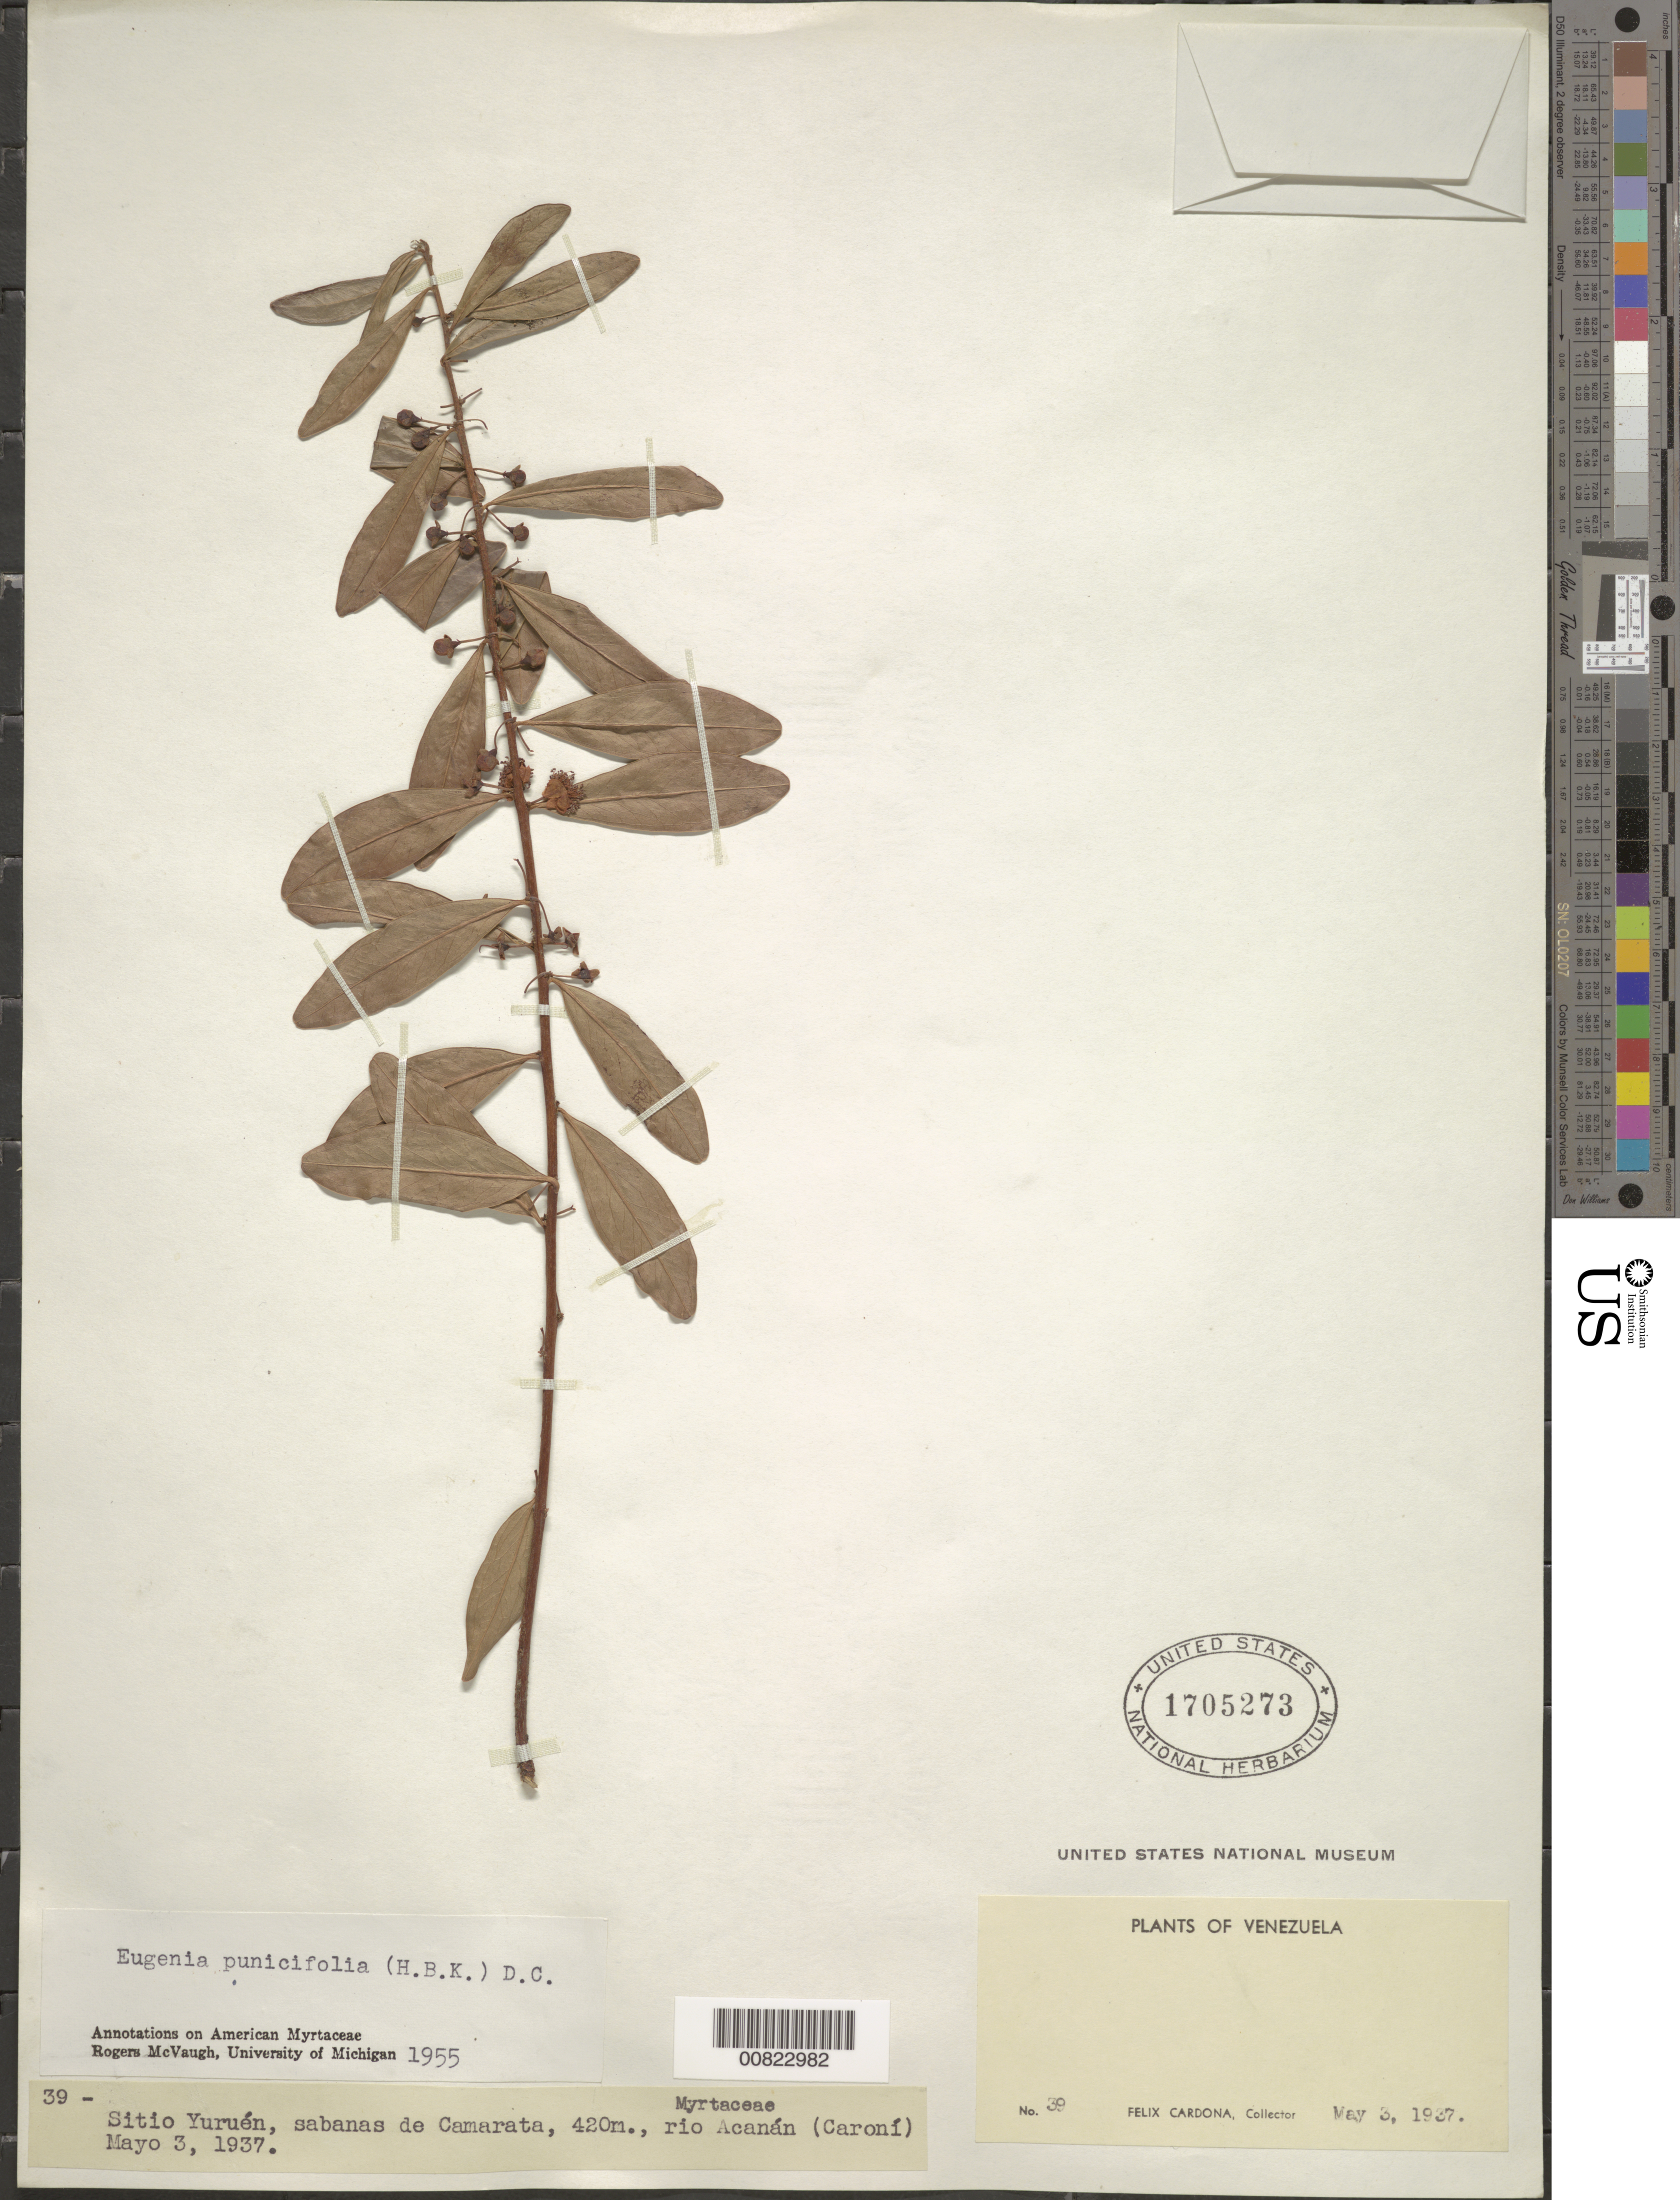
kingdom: Plantae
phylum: Tracheophyta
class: Magnoliopsida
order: Myrtales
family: Myrtaceae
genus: Eugenia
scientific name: Eugenia punicifolia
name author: (Kunth) DC.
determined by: McVaugh, R.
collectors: F. Cardona Puig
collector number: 39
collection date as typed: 3-May-37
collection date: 1937-05-03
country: Venezuela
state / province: Bolívar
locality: Yuruén, Camarata, Río Acanán (Caroní)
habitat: Savanna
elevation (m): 420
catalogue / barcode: US 1705273